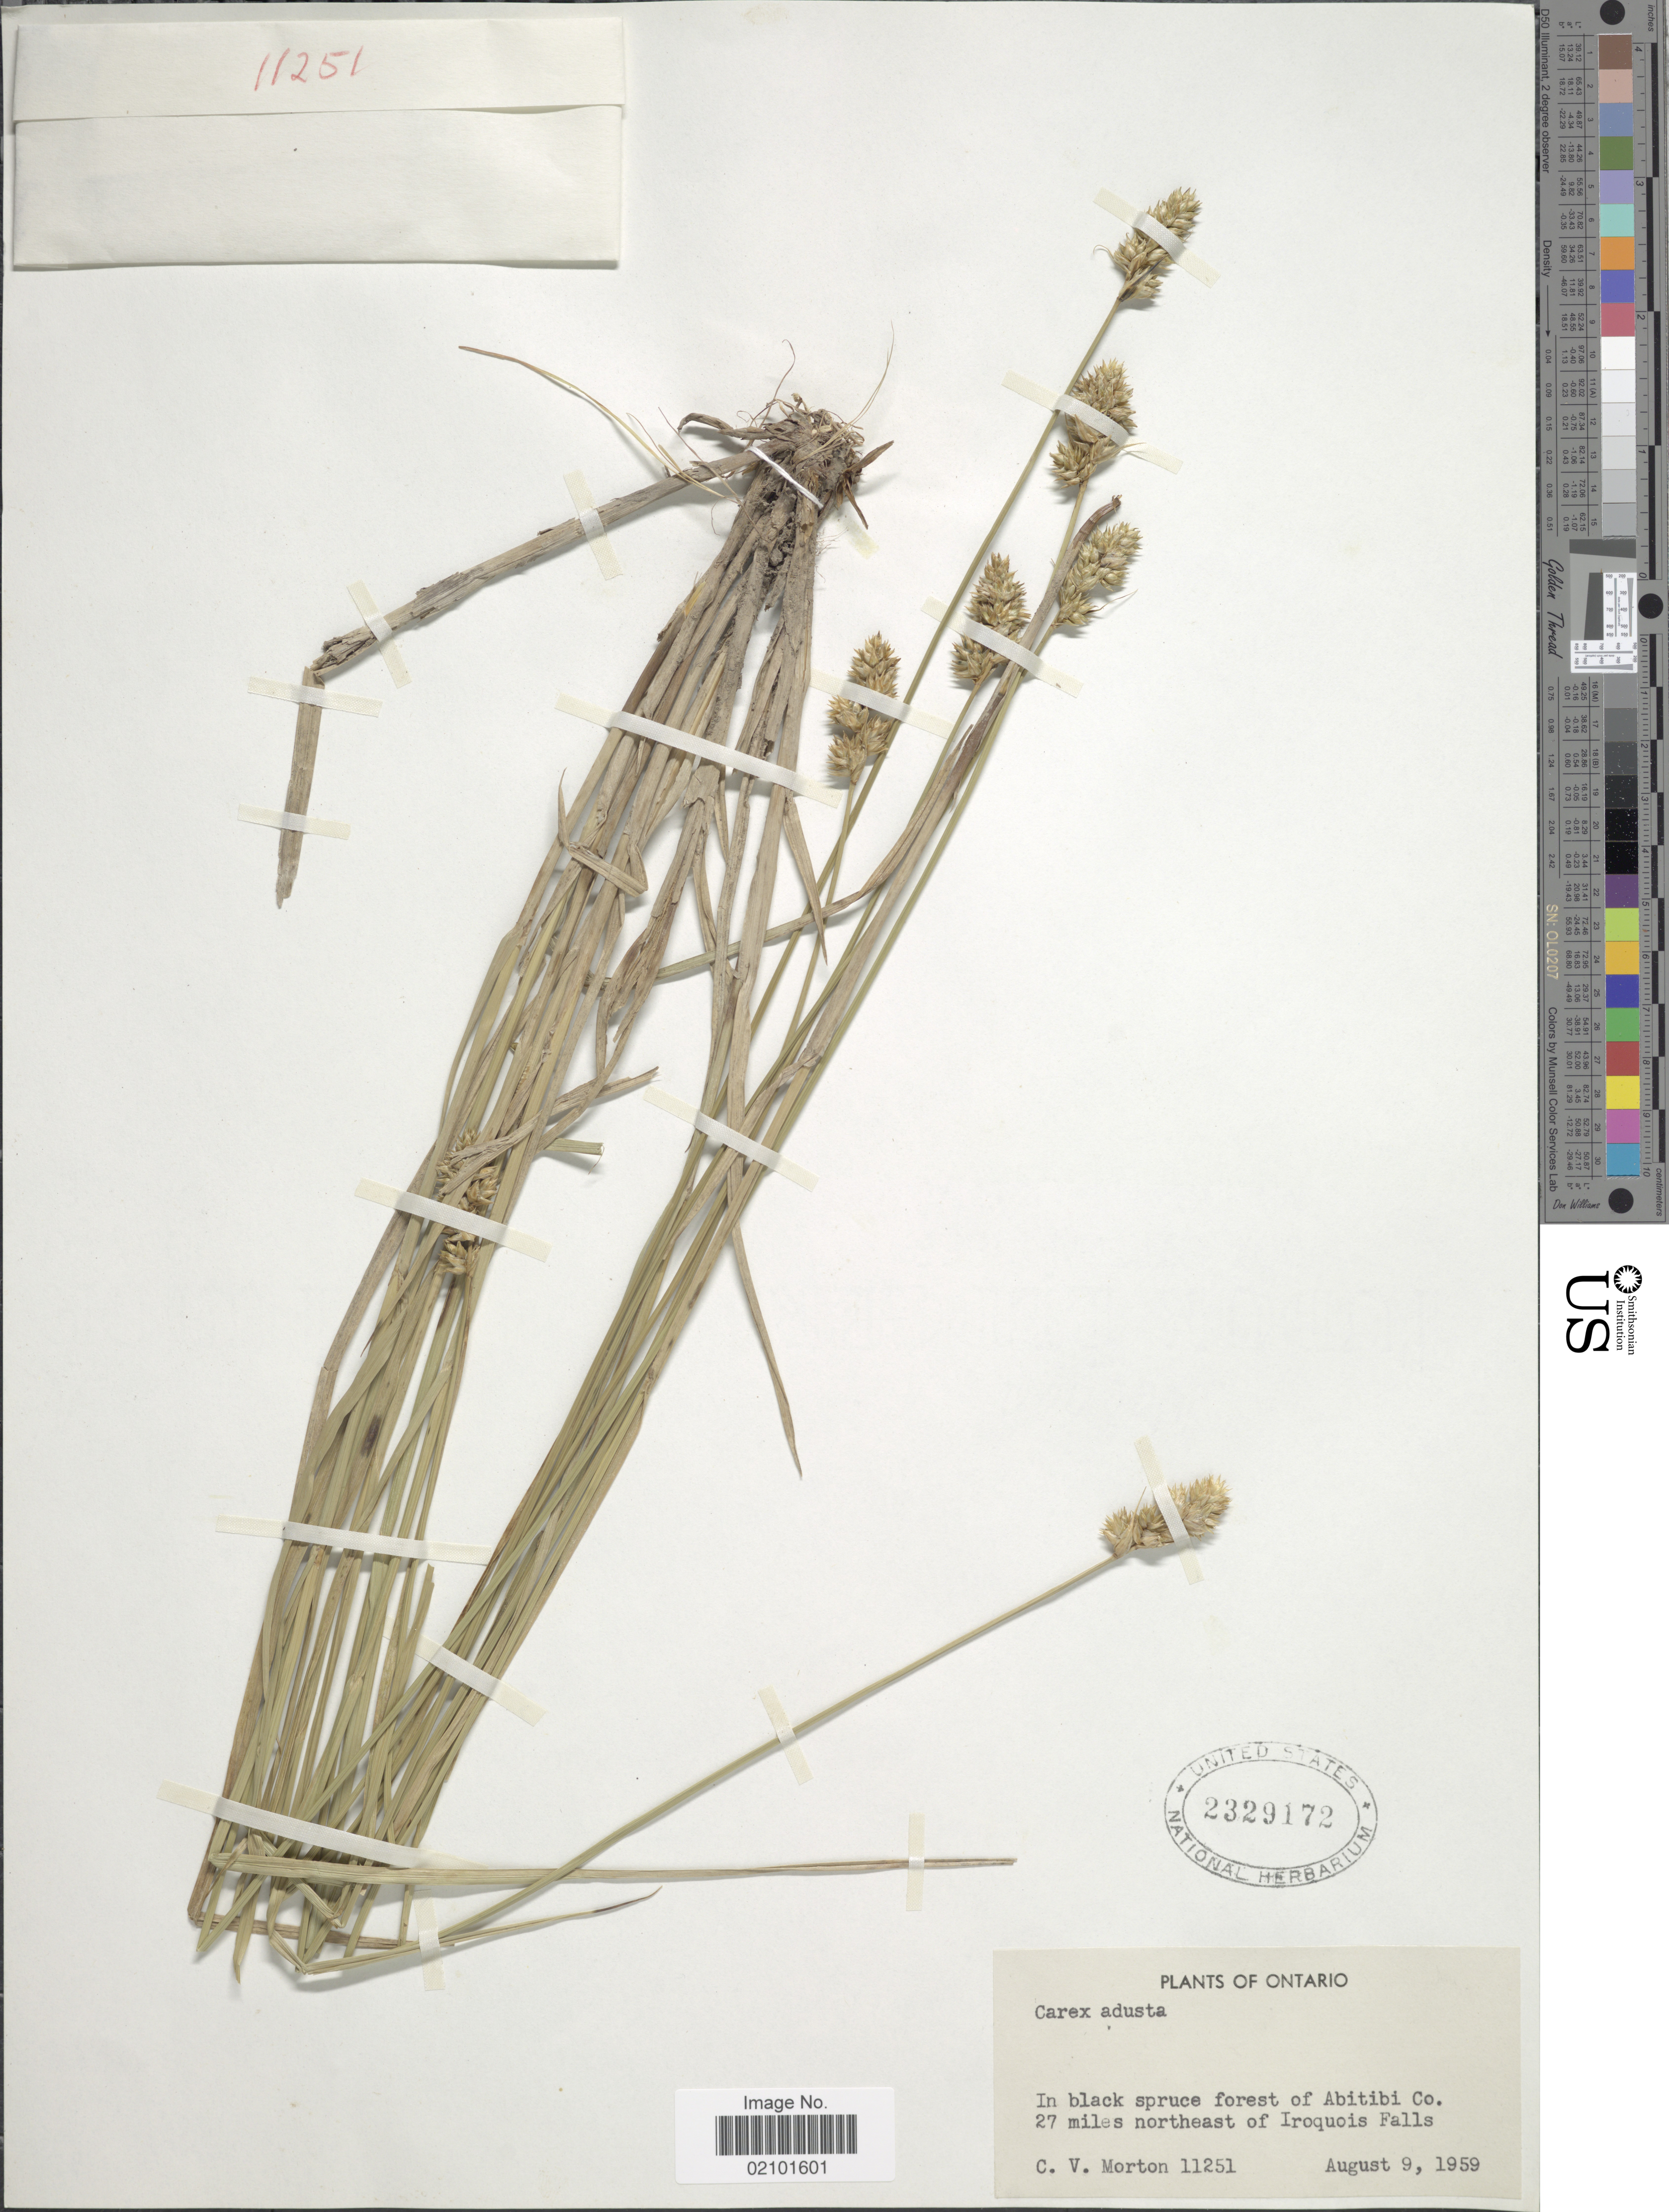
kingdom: Plantae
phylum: Tracheophyta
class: Liliopsida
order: Poales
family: Cyperaceae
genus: Carex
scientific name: Carex adusta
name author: Boott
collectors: C. V. Morton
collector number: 11251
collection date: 1959-08-09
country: Canada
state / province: Ontario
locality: Abitibi Co. 27 miles northeast of Iroquois Falls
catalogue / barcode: US 2329172